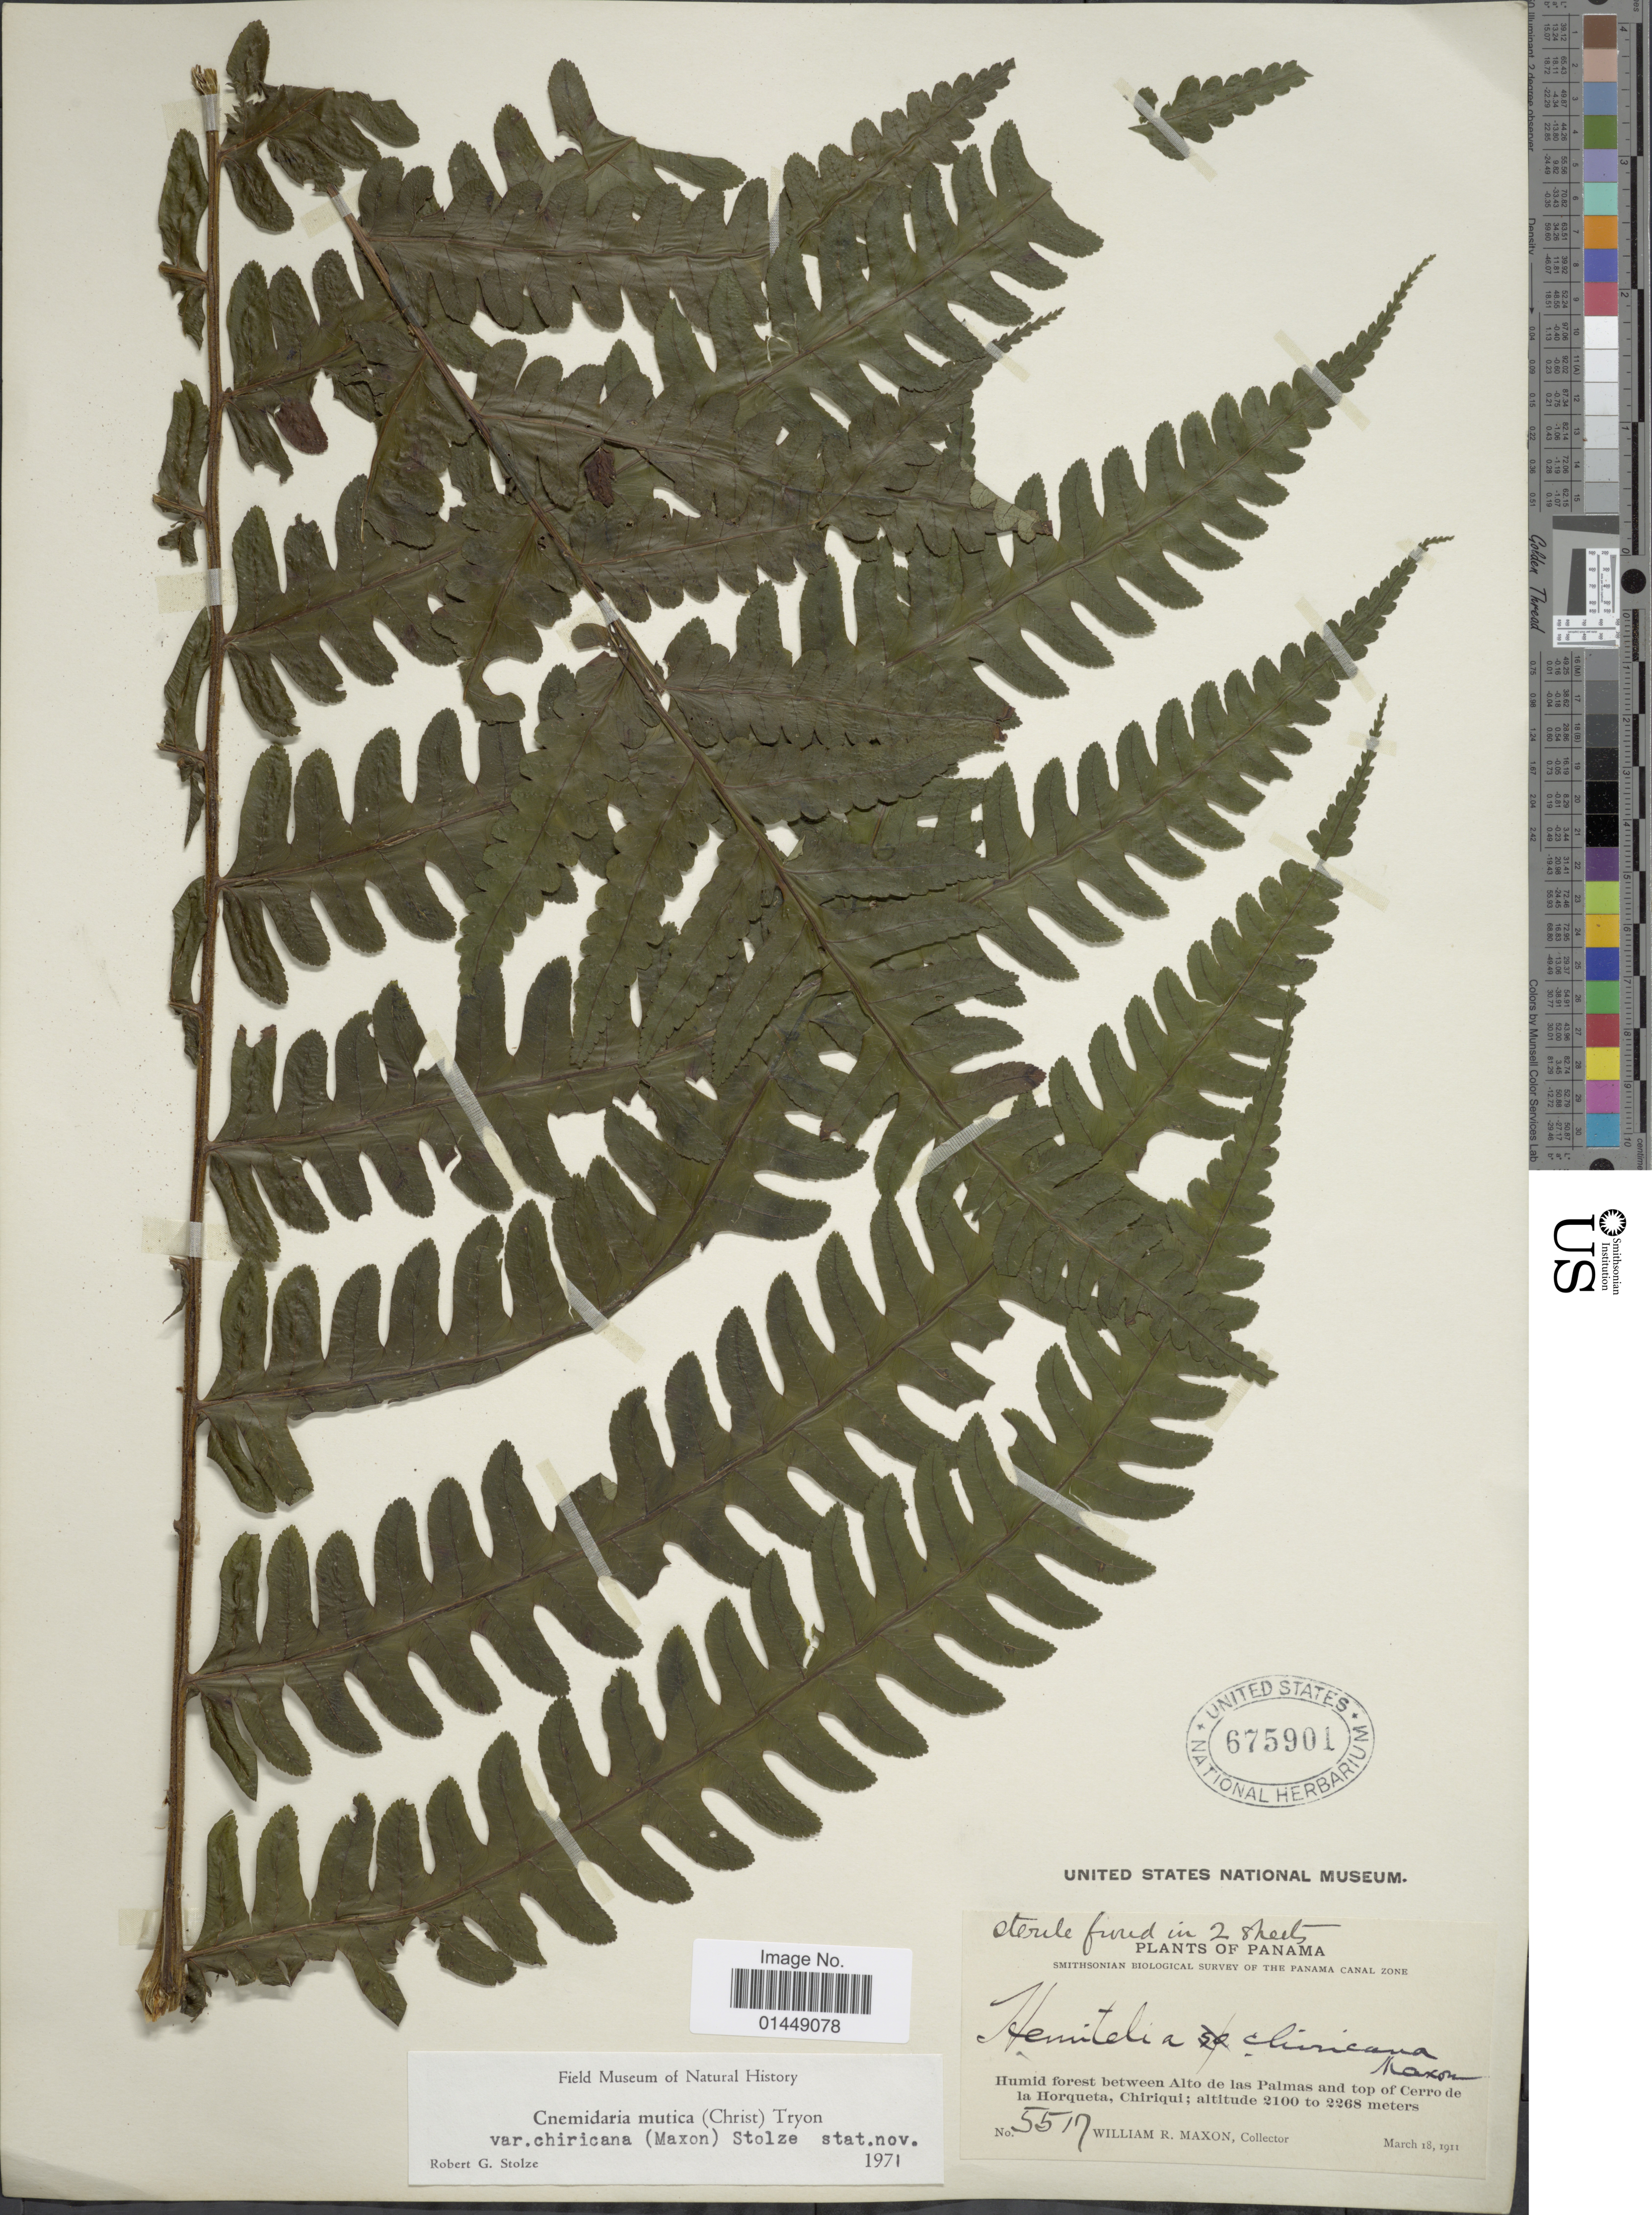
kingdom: Plantae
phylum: Tracheophyta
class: Polypodiopsida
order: Cyatheales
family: Cyatheaceae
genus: Cyathea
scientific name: Cyathea mutica var. chiricana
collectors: W. R. Maxon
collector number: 5517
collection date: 1911-03-18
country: Panama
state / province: Chiriqui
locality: Humid forest between Alto de las Palmas and top of Cerro de la Horqueta, Chiriqui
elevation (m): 2100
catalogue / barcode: US 675901